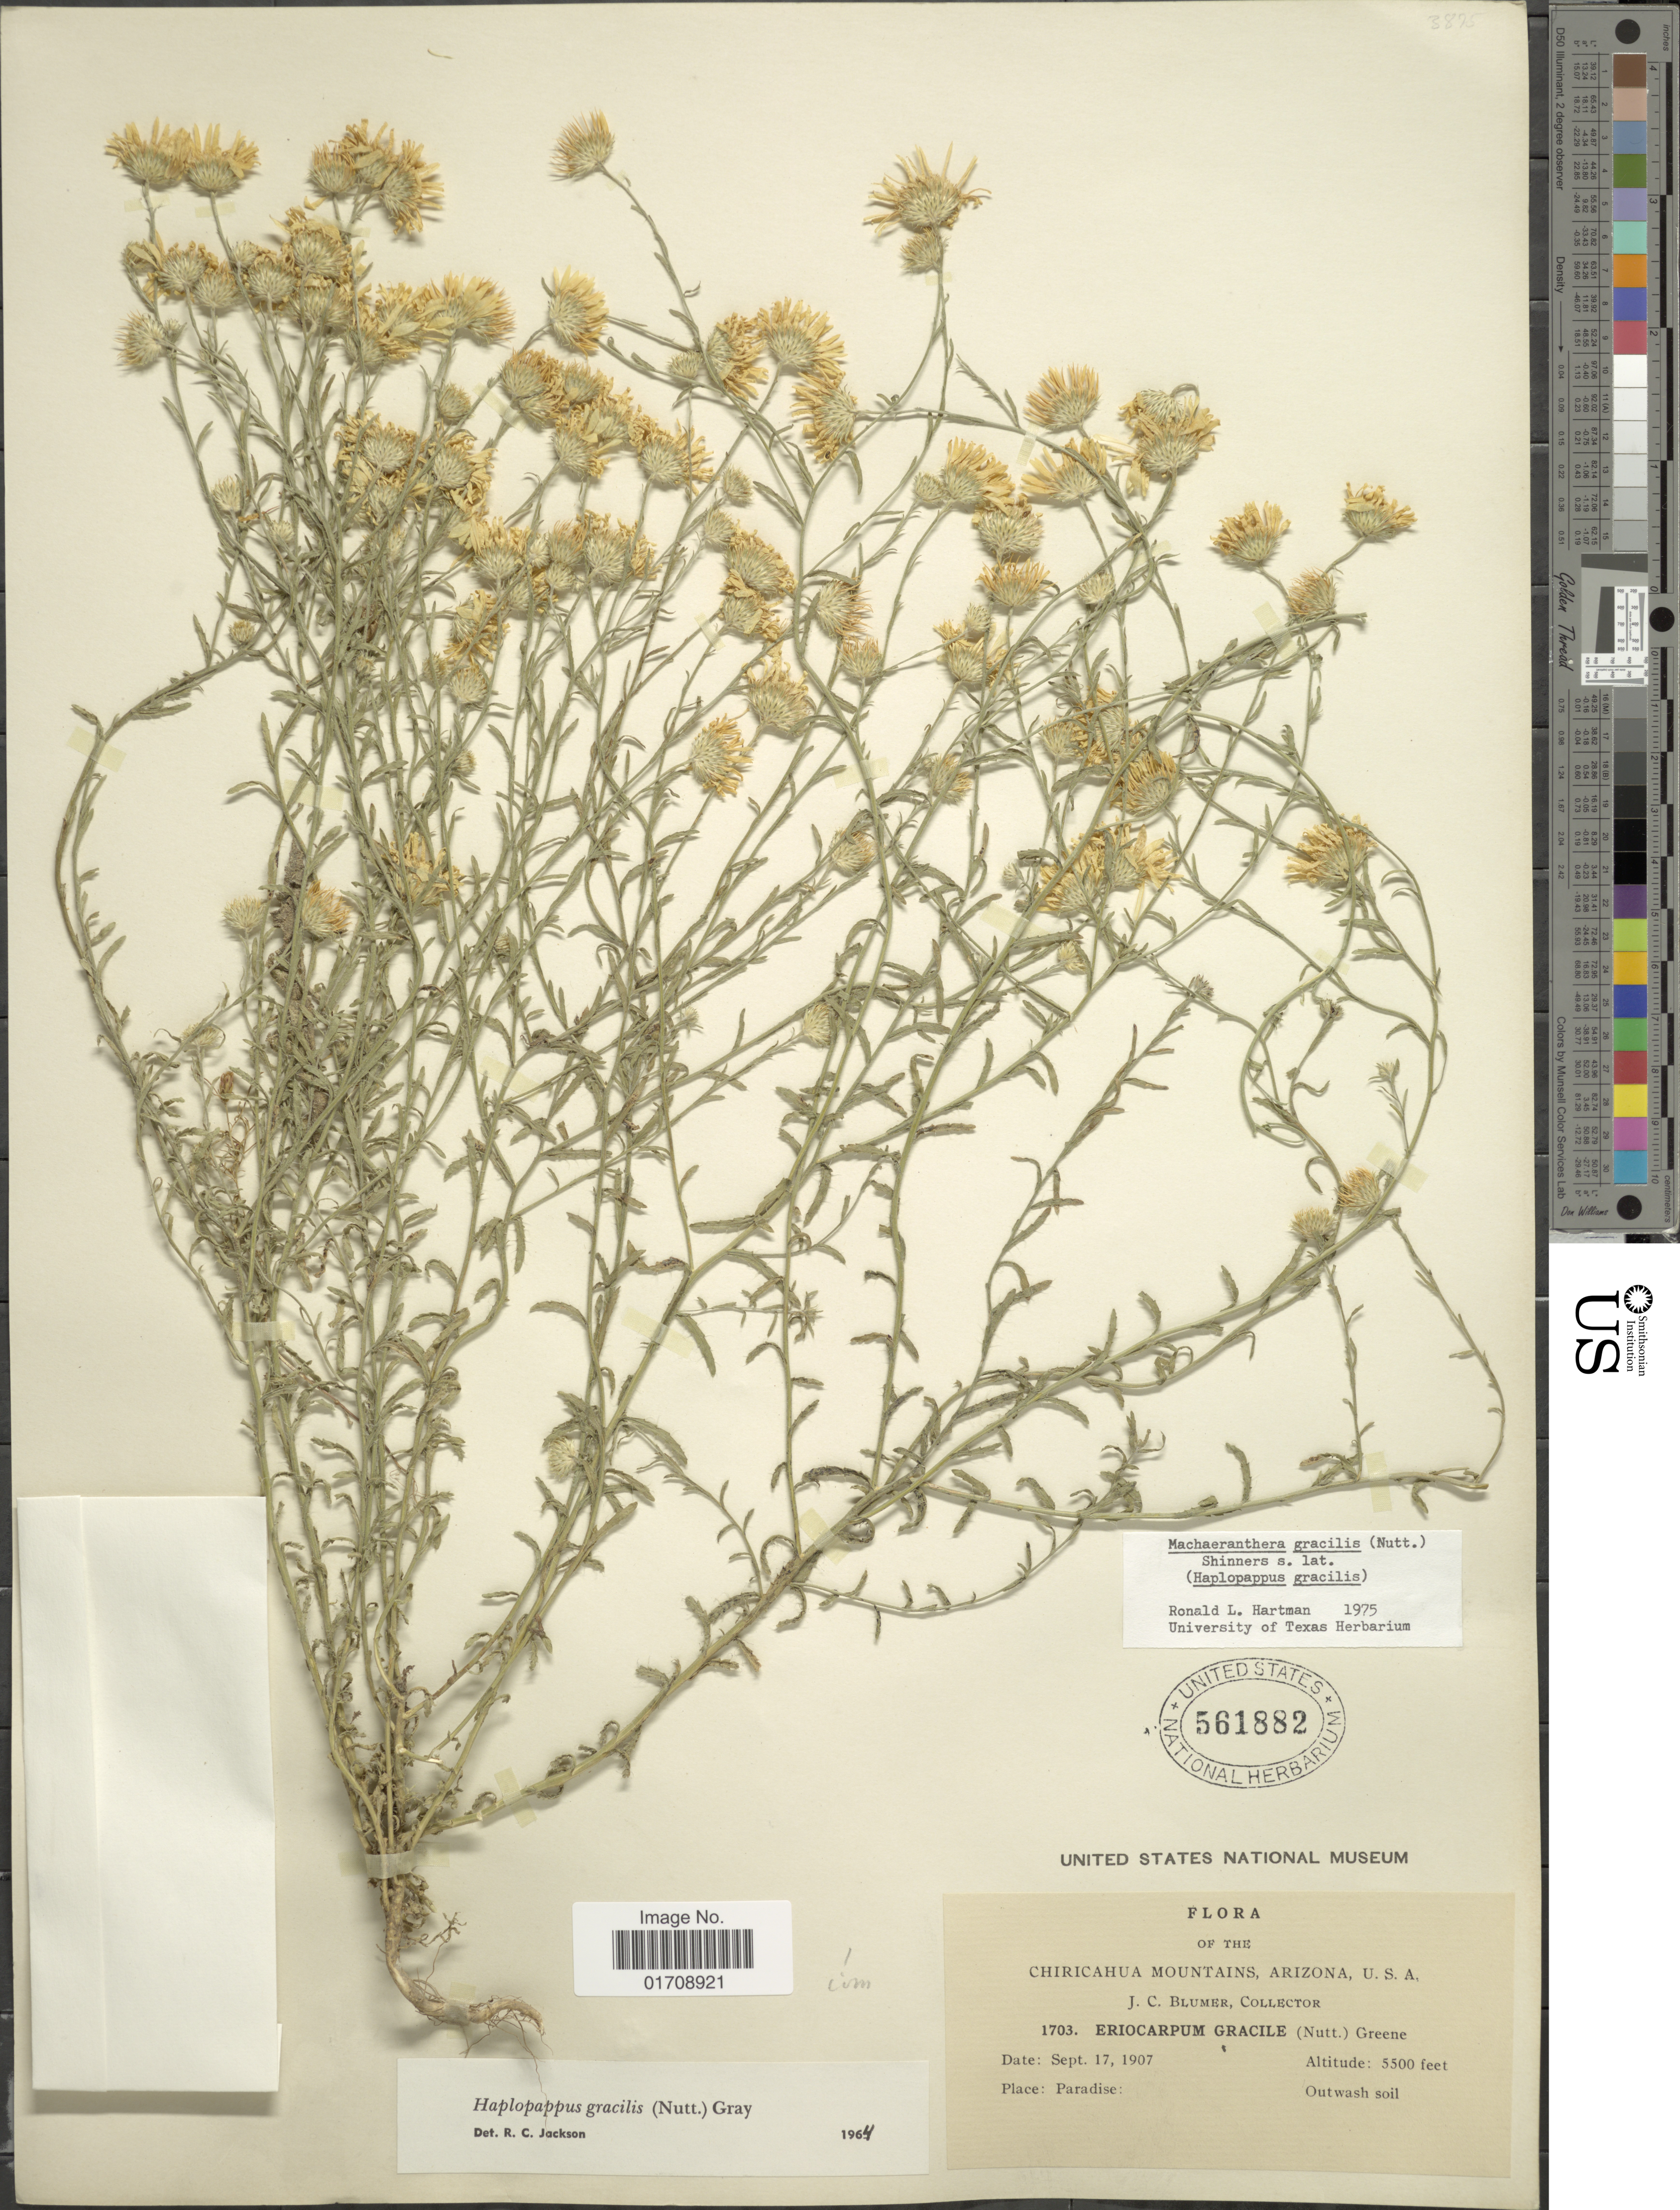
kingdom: Plantae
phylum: Tracheophyta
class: Magnoliopsida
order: Asterales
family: Asteraceae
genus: Machaeranthera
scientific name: Machaeranthera gracilis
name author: (Nutt.) Shinners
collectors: J. C. Blumer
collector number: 1703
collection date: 1907-09-17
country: United States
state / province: Arizona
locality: Chiricahua Mountains, Paradise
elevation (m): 1676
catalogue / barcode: US 561882